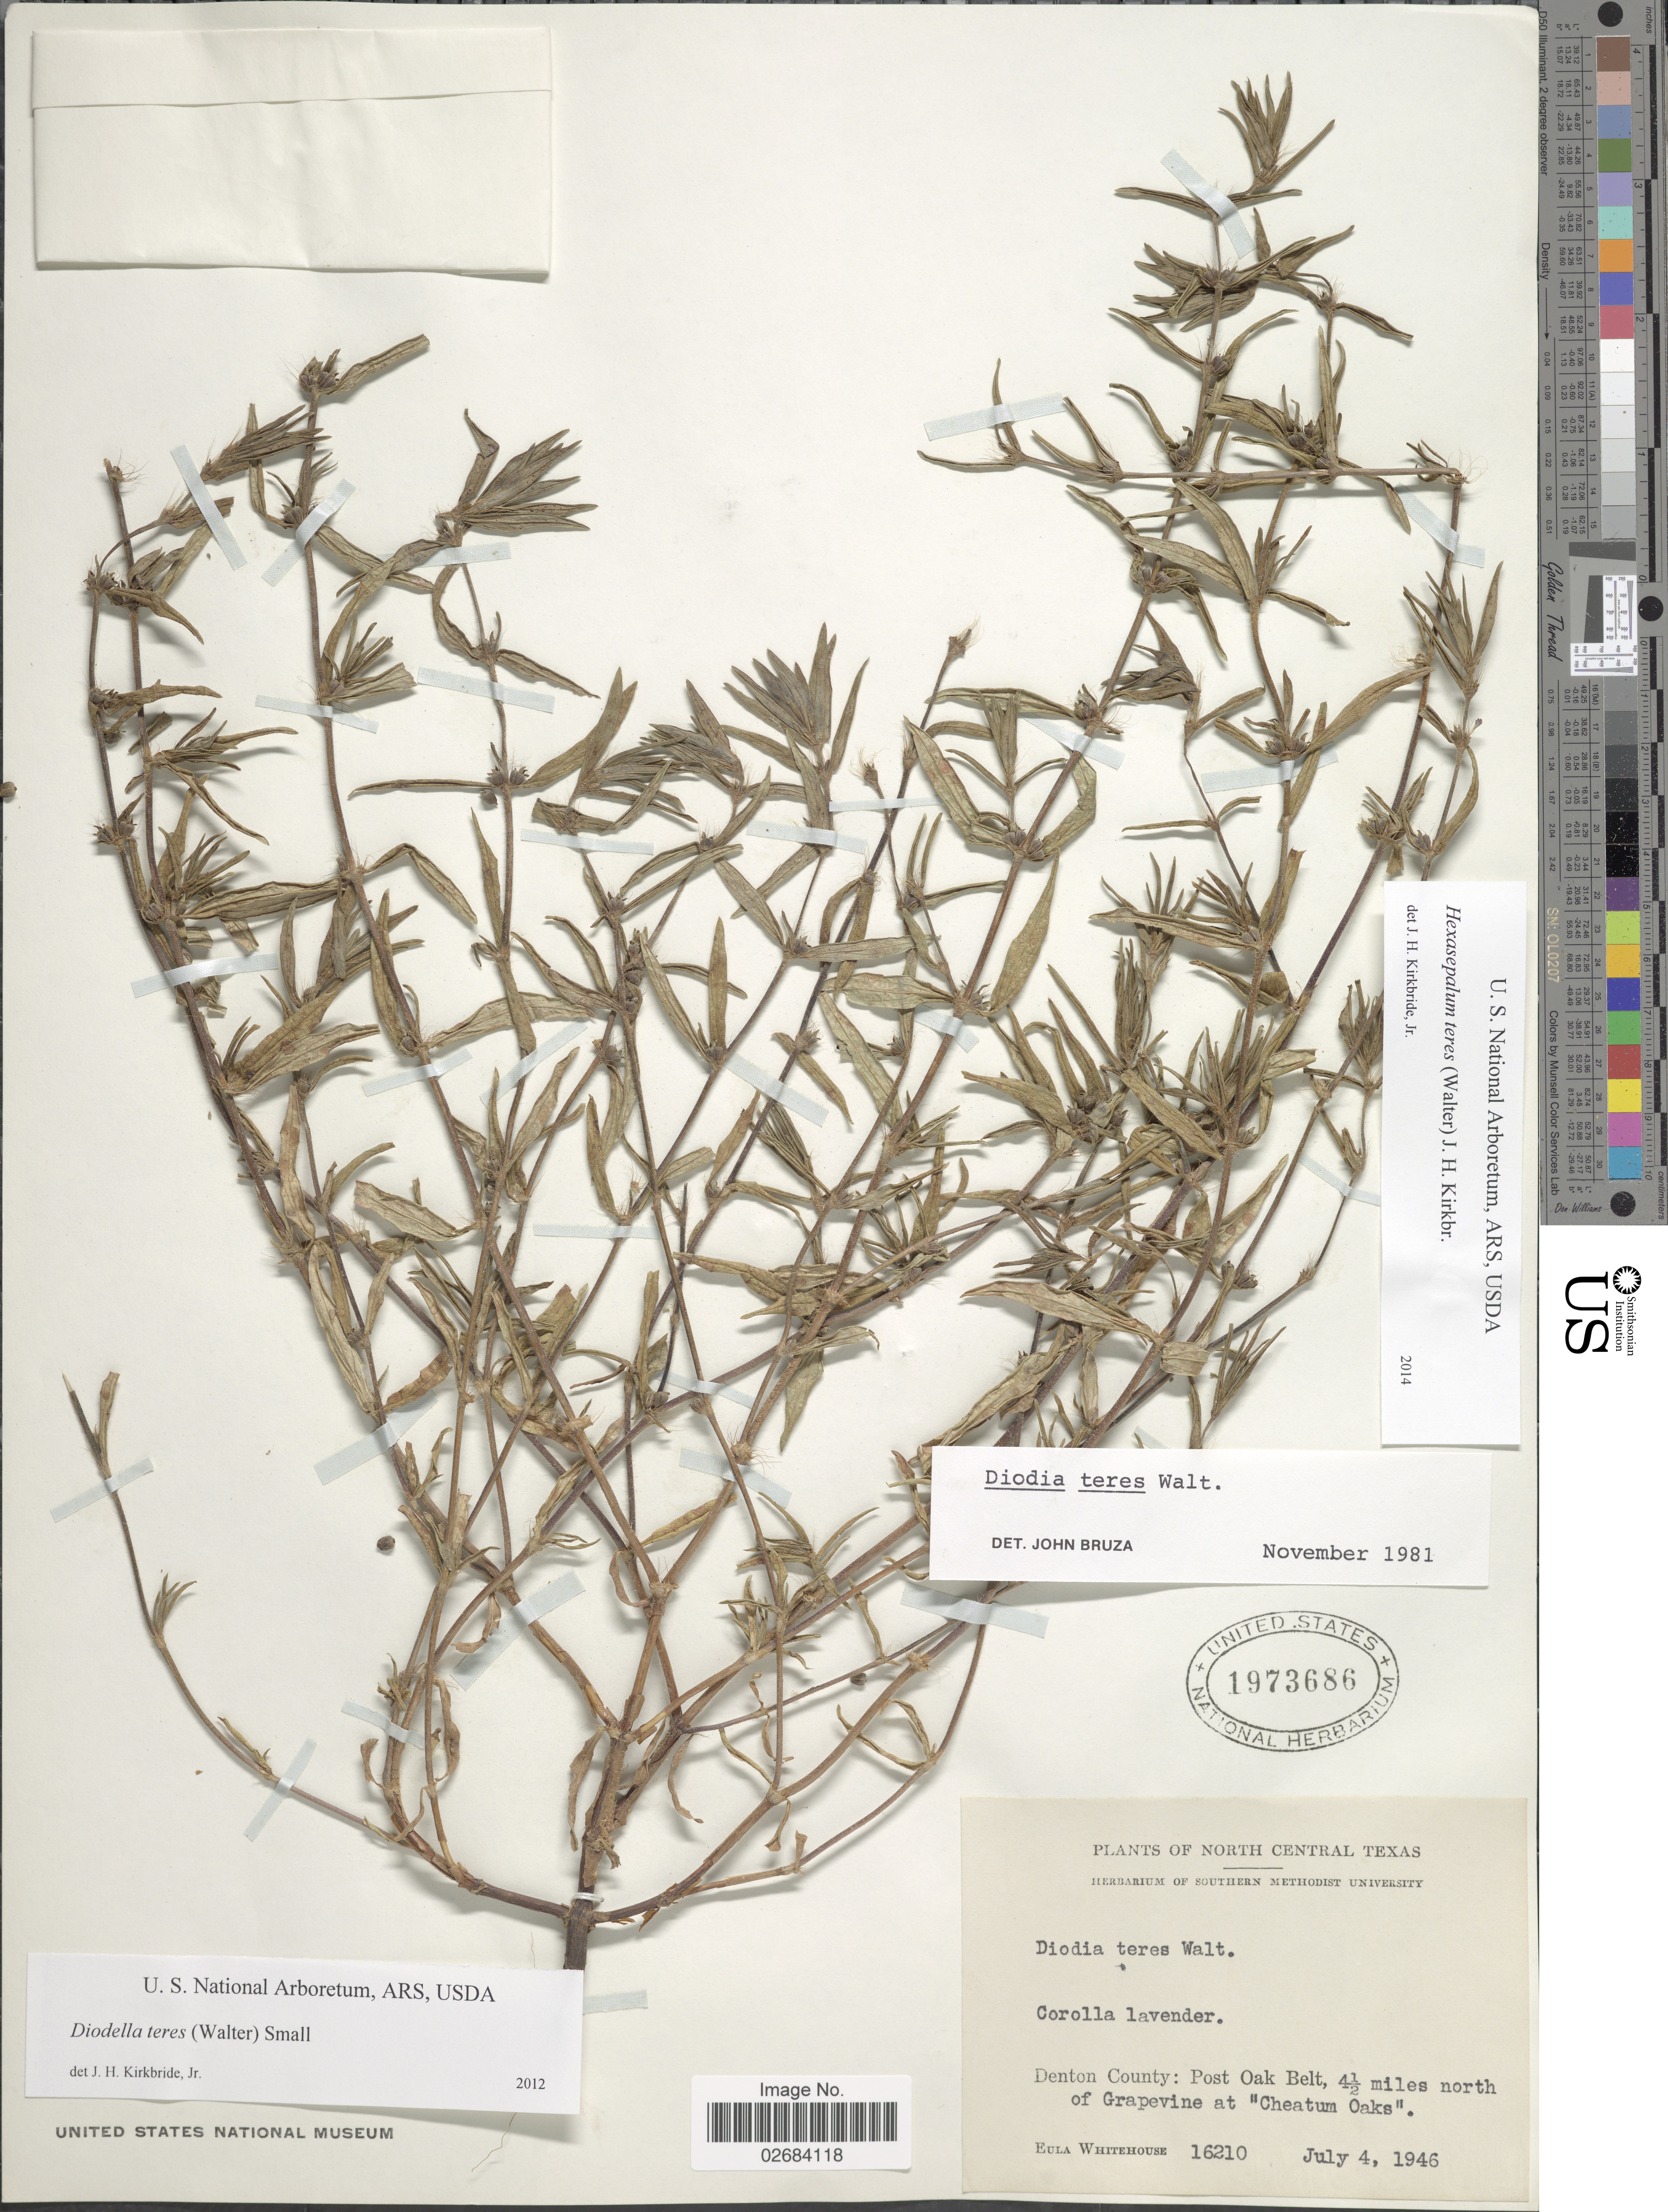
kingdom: Plantae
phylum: Tracheophyta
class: Magnoliopsida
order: Gentianales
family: Rubiaceae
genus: Diodia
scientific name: Diodia teres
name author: Walter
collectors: E. Whitehouse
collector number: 16210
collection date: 1946-07-04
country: United States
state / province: Texas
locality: North Central Texas, Denton County: Post Oak Belt, 4 1/2 miles north of Grapevine at "Cheatum Oaks".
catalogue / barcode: US 1973686